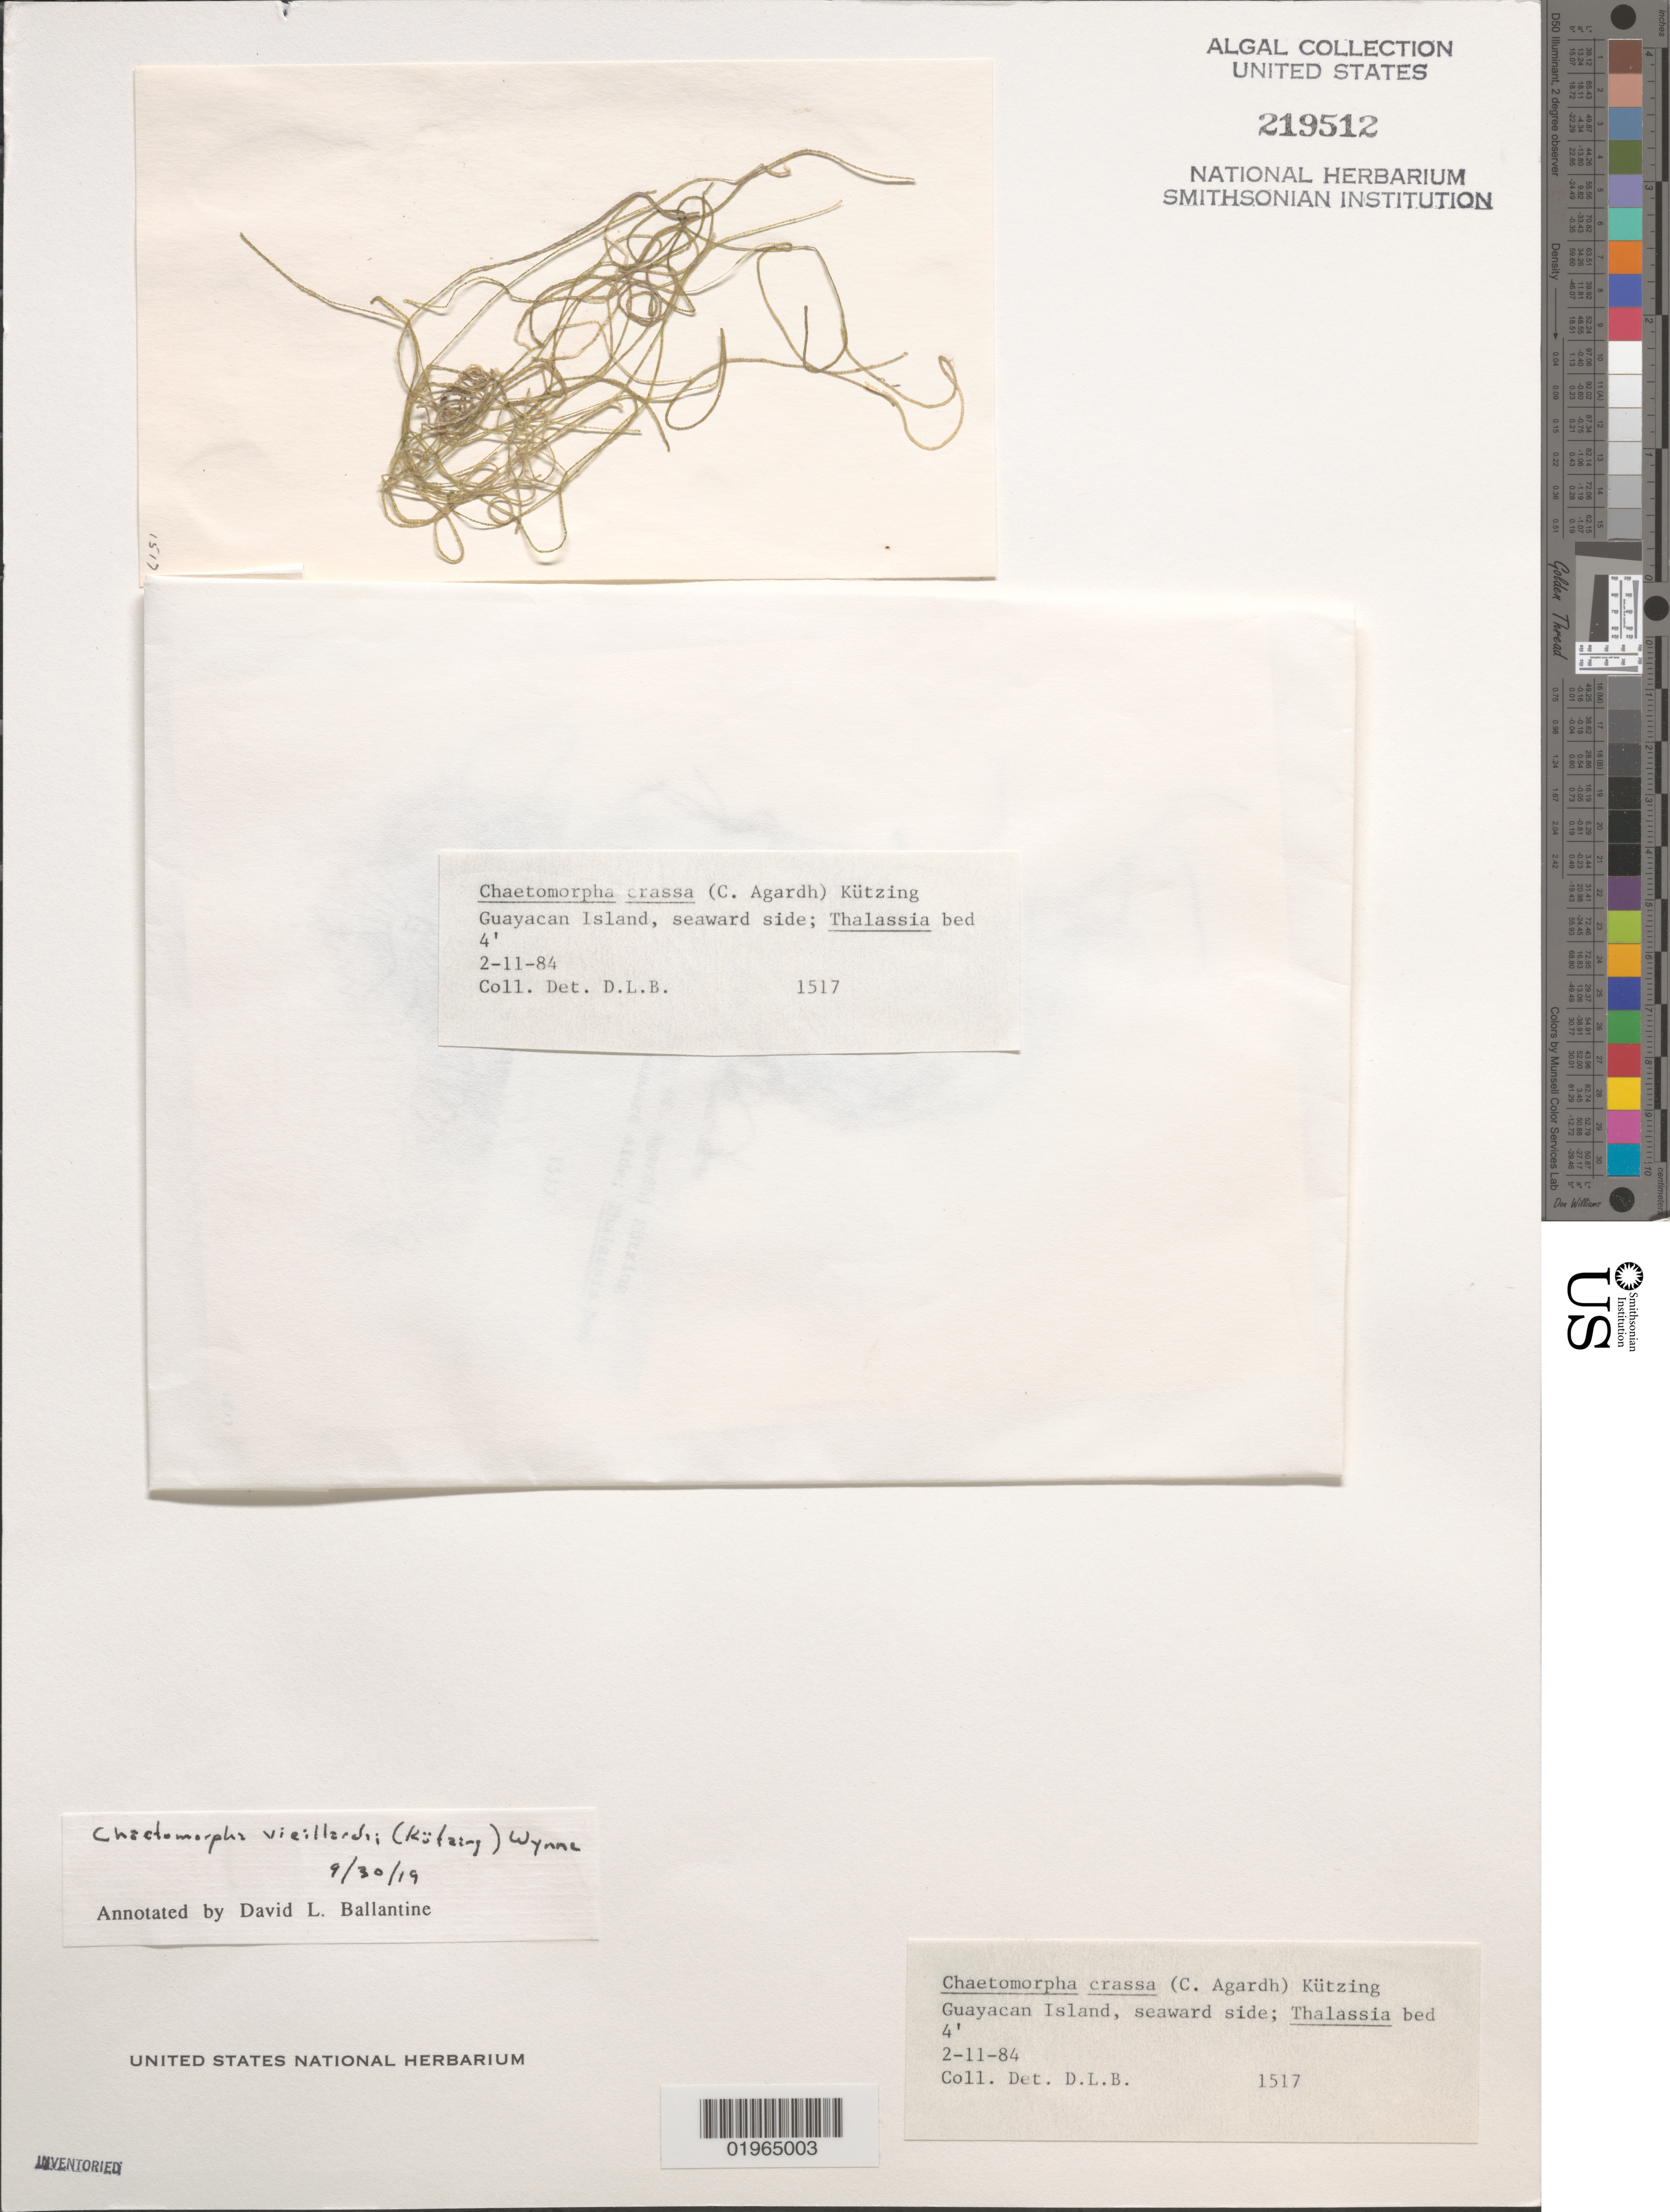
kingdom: Plantae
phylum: Chlorophyta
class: Ulvophyceae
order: Cladophorales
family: Cladophoraceae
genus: Chaetomorpha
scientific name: Chaetomorpha vieillardii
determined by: Ballantine, D. L.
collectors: D.L. Ballantine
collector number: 1517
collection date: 1984-02-11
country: Puerto Rico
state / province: Lajas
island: Guayacan Island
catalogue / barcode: US 219512